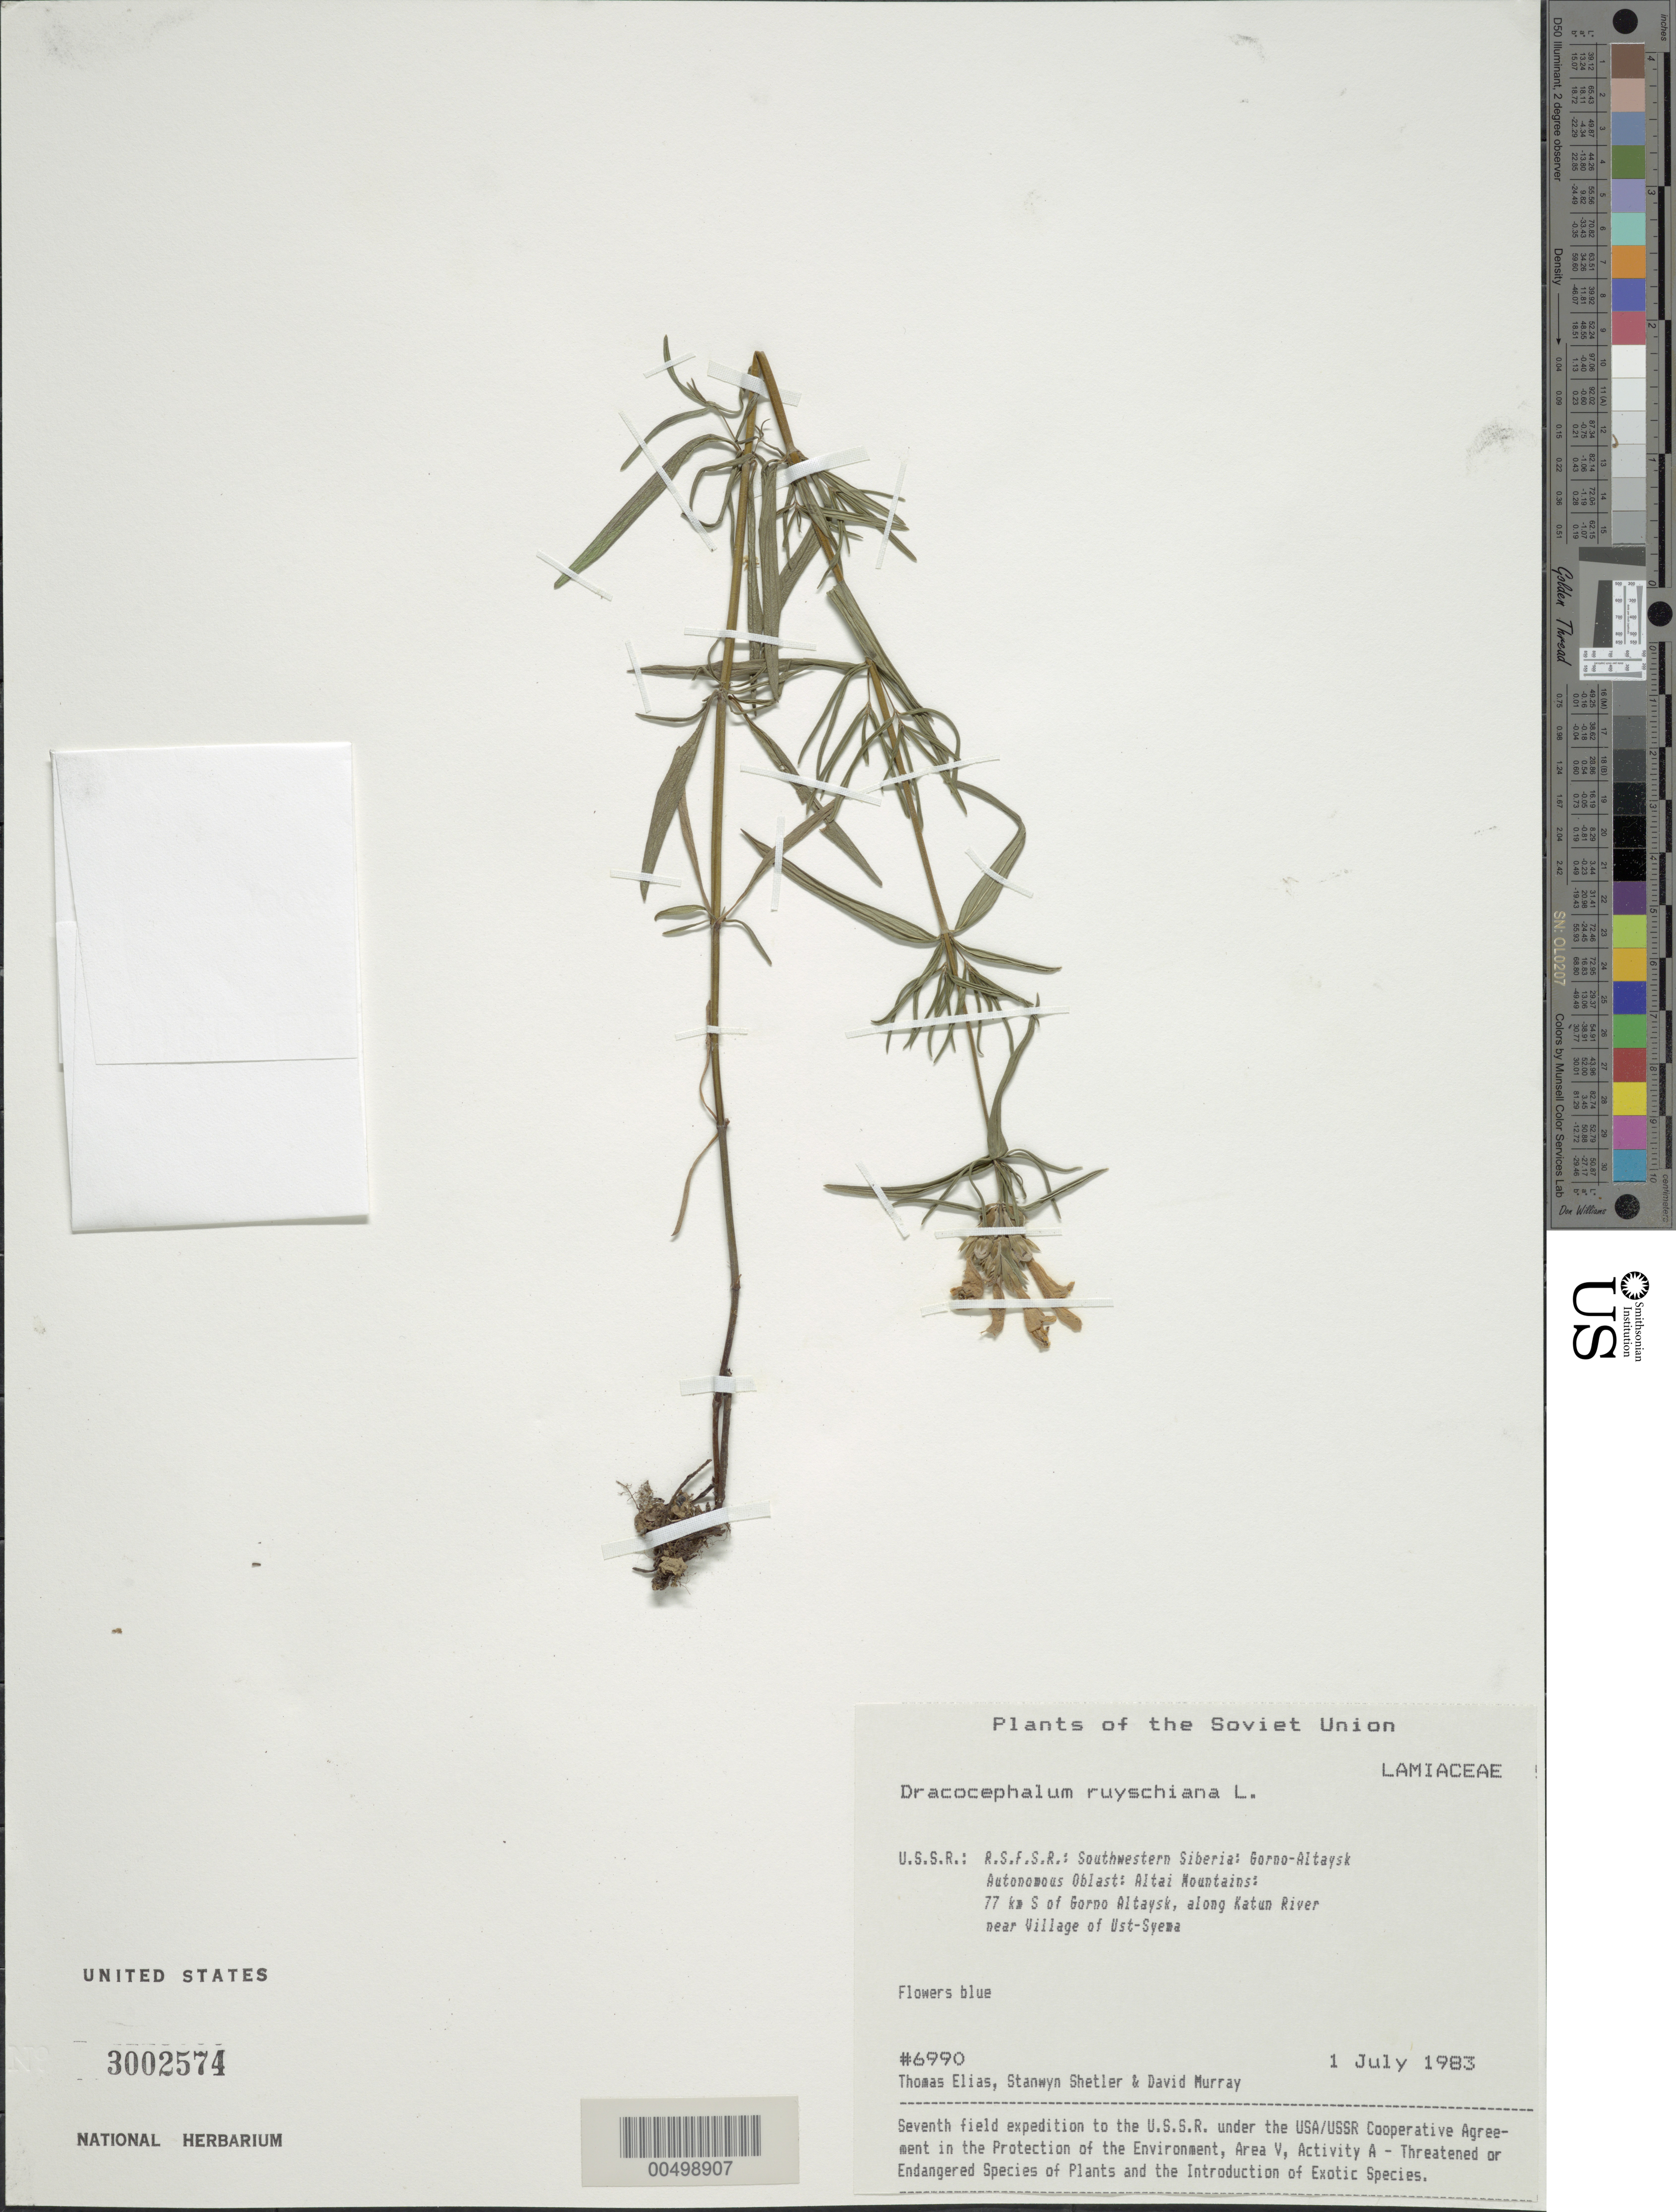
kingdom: Plantae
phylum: Tracheophyta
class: Magnoliopsida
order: Lamiales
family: Lamiaceae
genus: Dracocephalum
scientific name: Dracocephalum ruyschiana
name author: L.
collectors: T. Elias, S. Shetler & D. F. Murray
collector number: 6990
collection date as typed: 01 Jul 1983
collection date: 1983-07-01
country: Russian Federation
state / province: Altai Republic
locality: Altai Mountains, 77 km S of Gorno-Altaysk, along Katun River, near Village of Ust-Syema [Sema]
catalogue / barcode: US 3002574